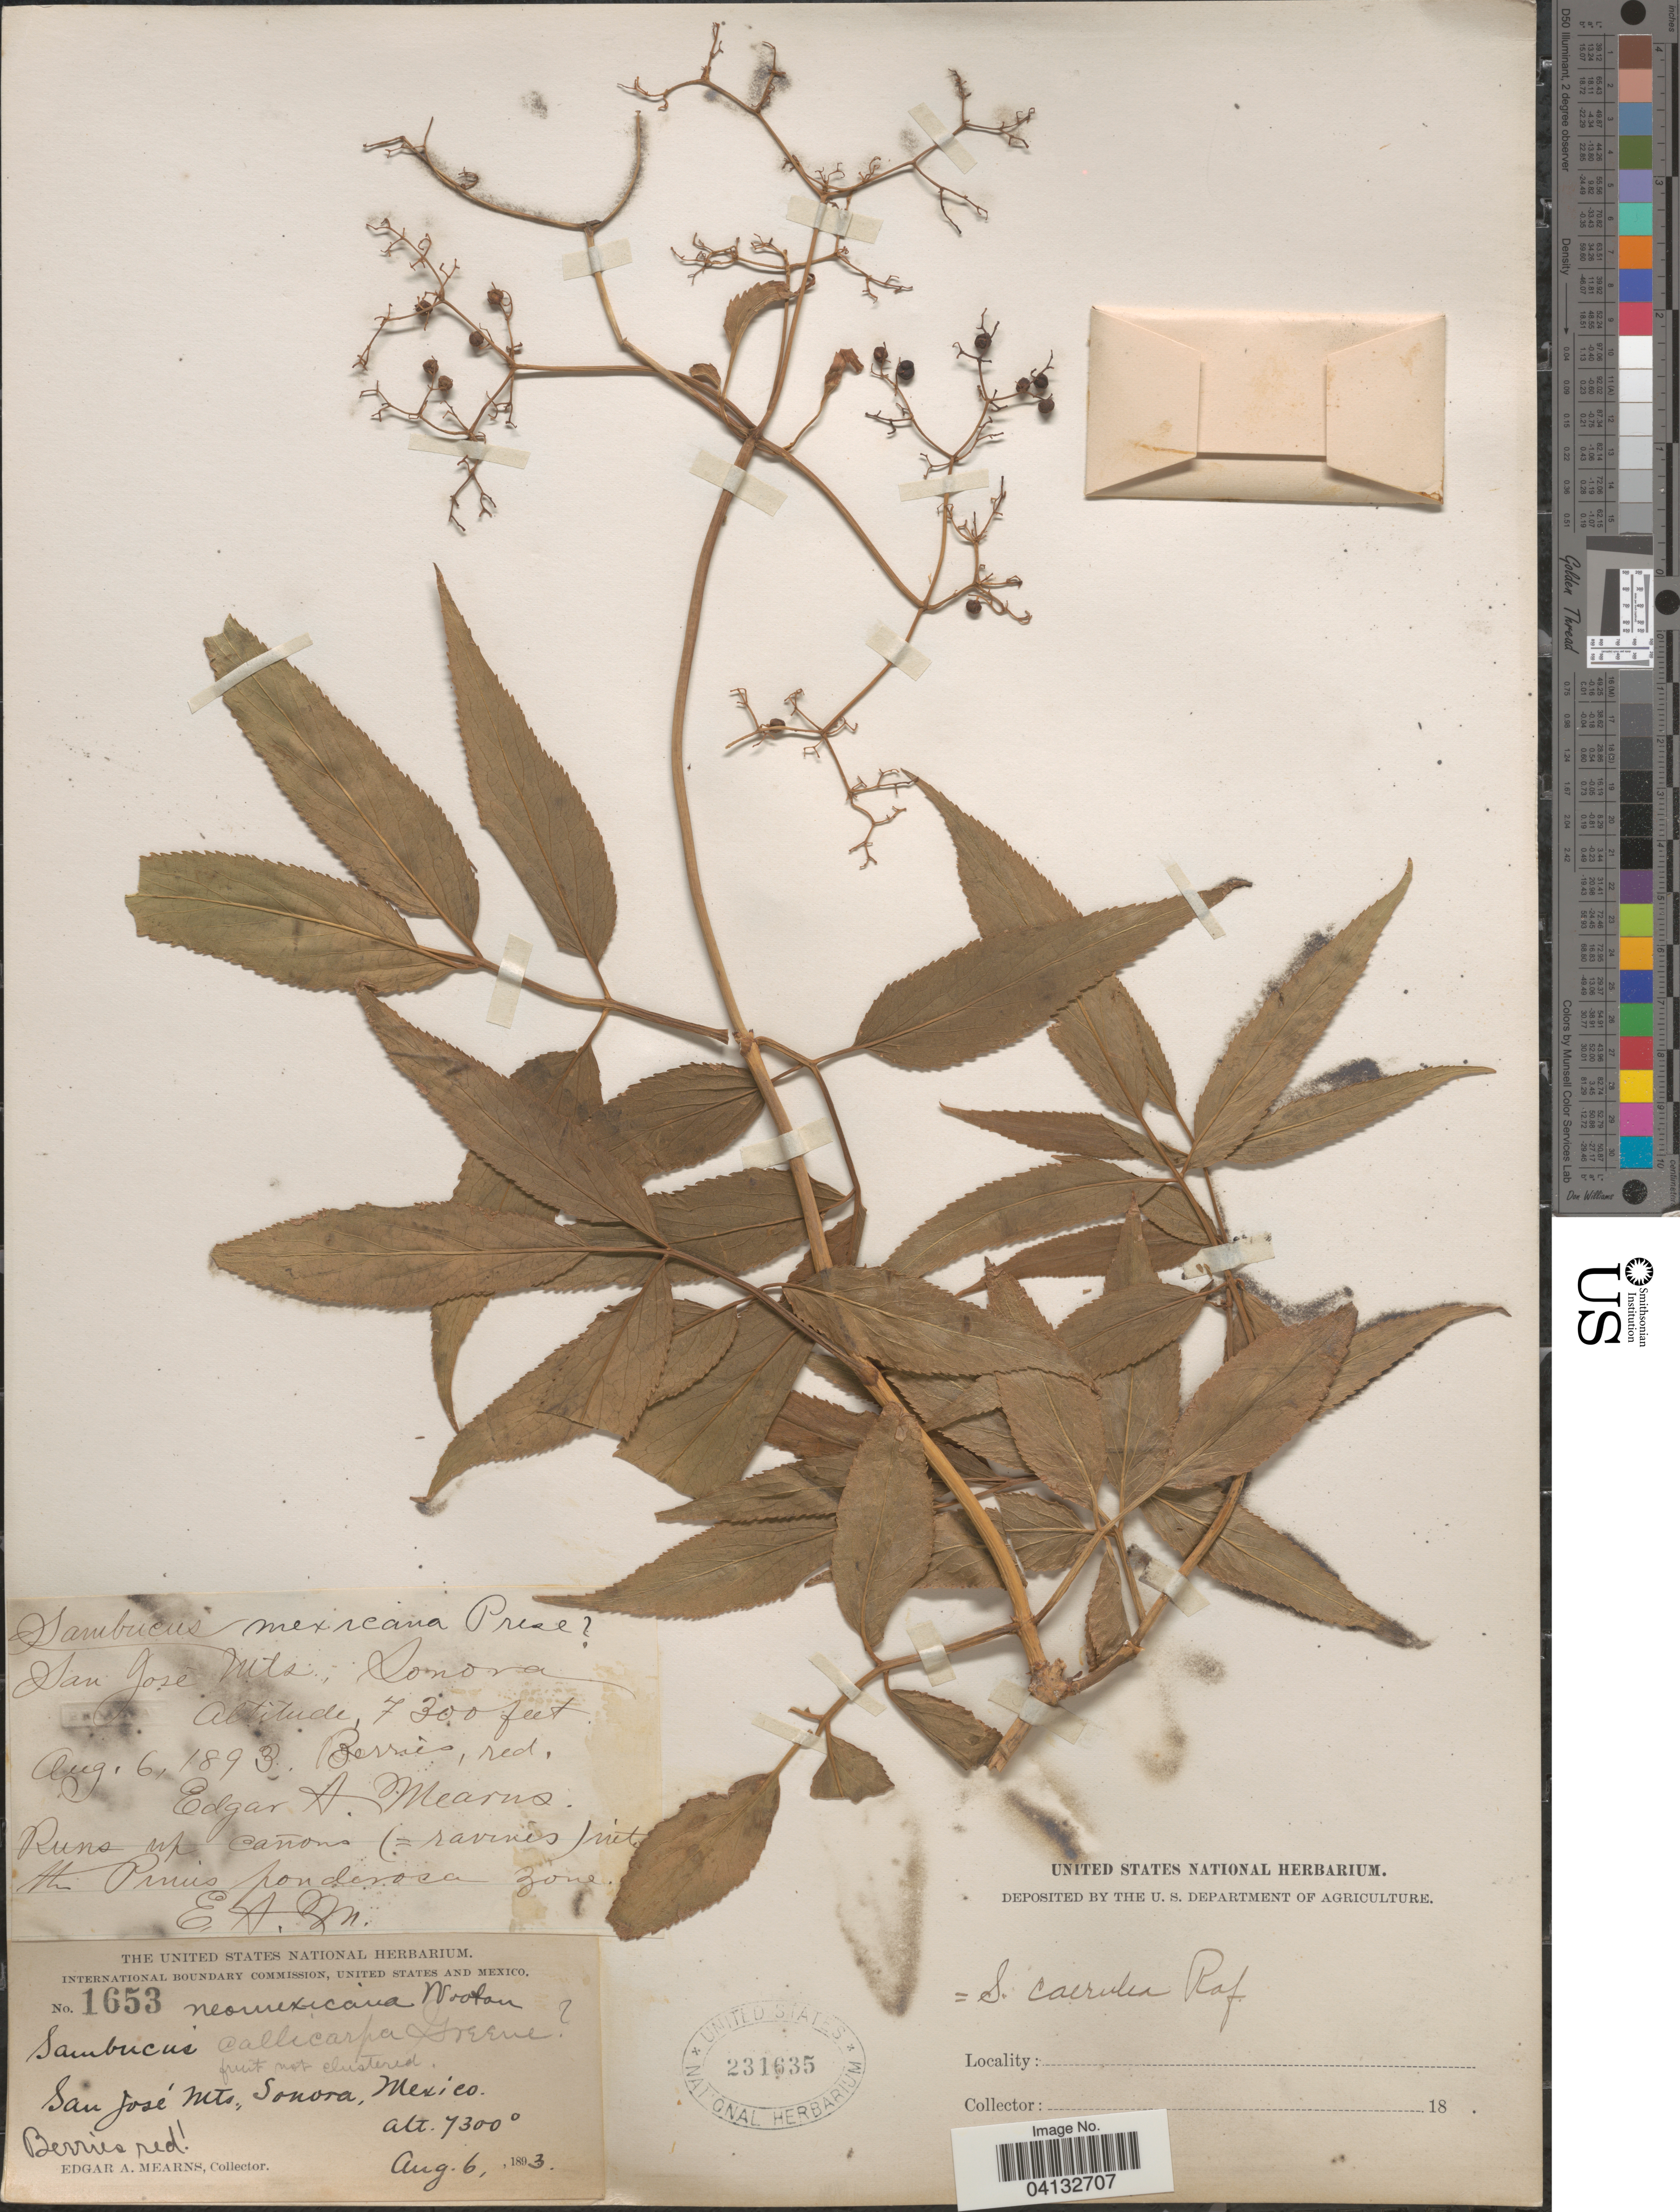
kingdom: Plantae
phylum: Tracheophyta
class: Magnoliopsida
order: Dipsacales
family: Viburnaceae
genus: Sambucus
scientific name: Sambucus mexicana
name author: C. Presl ex DC.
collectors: E. A. Mearns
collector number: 1653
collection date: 1893-08-06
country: Mexico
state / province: Sonora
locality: San José Mts.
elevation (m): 2225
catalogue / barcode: US 231635